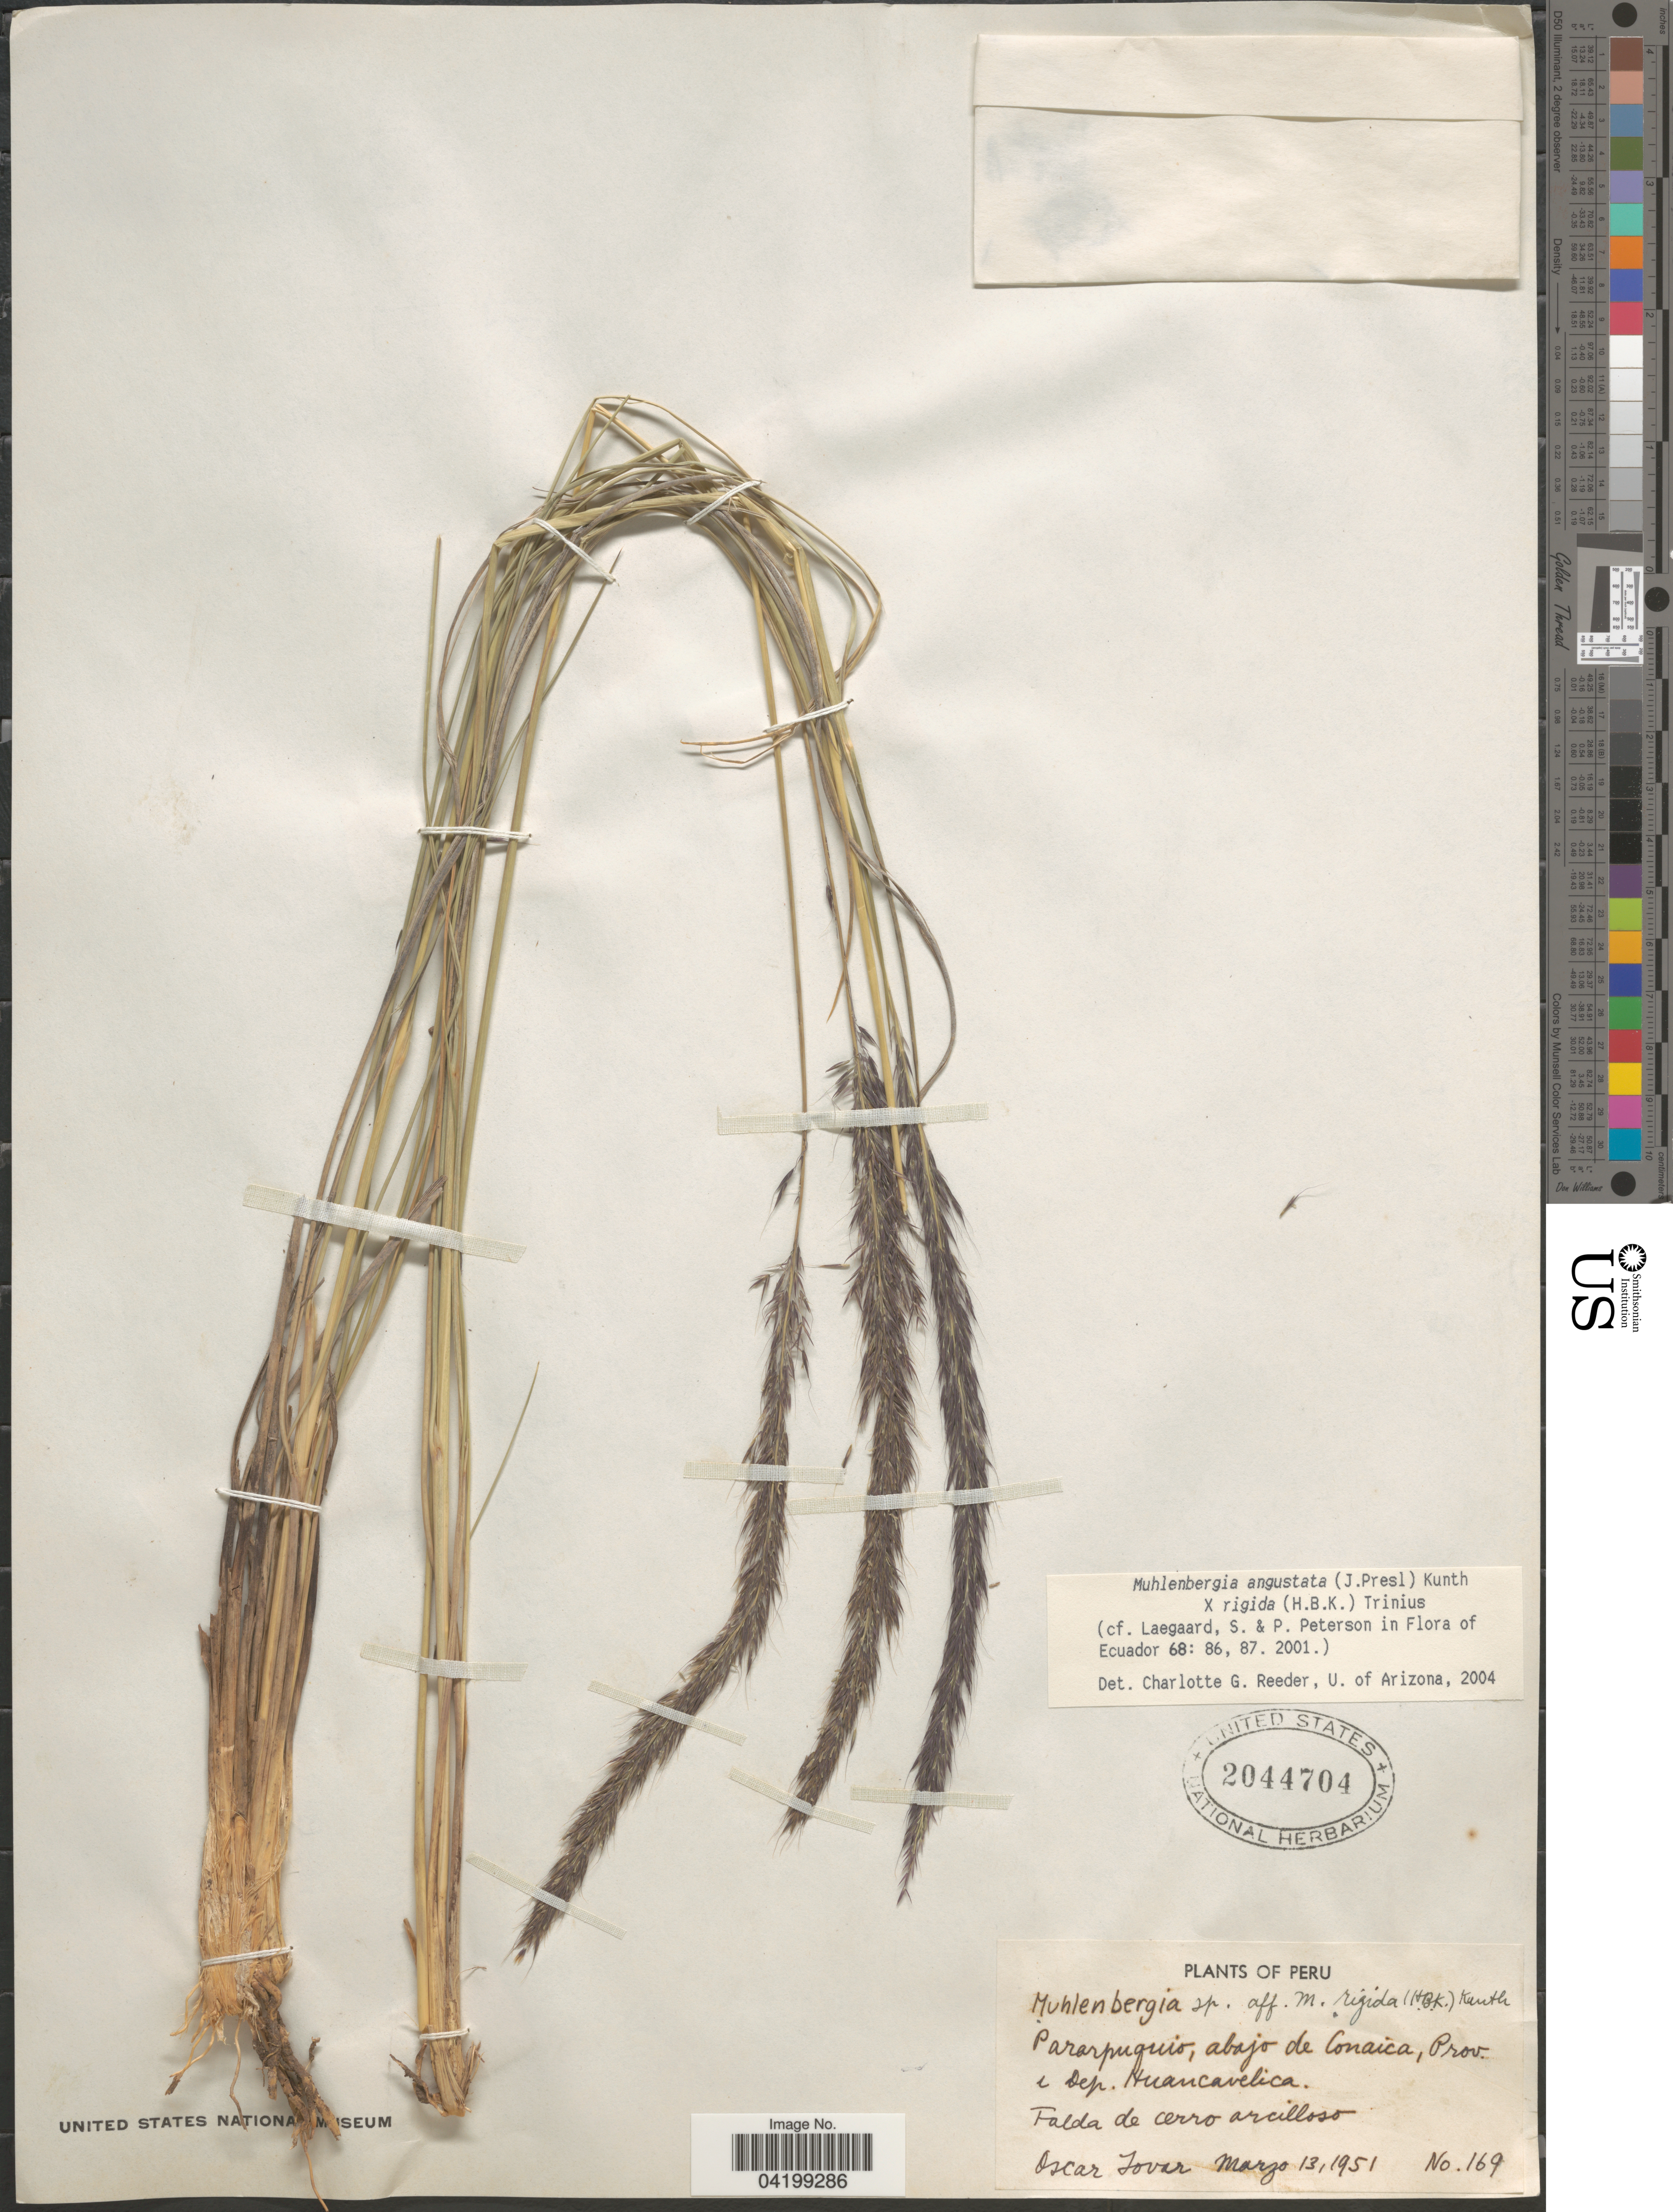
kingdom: Plantae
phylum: Tracheophyta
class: Liliopsida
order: Poales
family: Poaceae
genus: Muhlenbergia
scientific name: Muhlenbergia angustata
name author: (J. Presl) Kunth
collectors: Ó. Tovar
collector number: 169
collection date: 1951-03-13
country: Peru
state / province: Huancavelica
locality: Pararpuquio, abajo de Conaica, Prov. e Dept. Huancavelica. Falda de cerro arcilloso.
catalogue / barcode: US 2044704